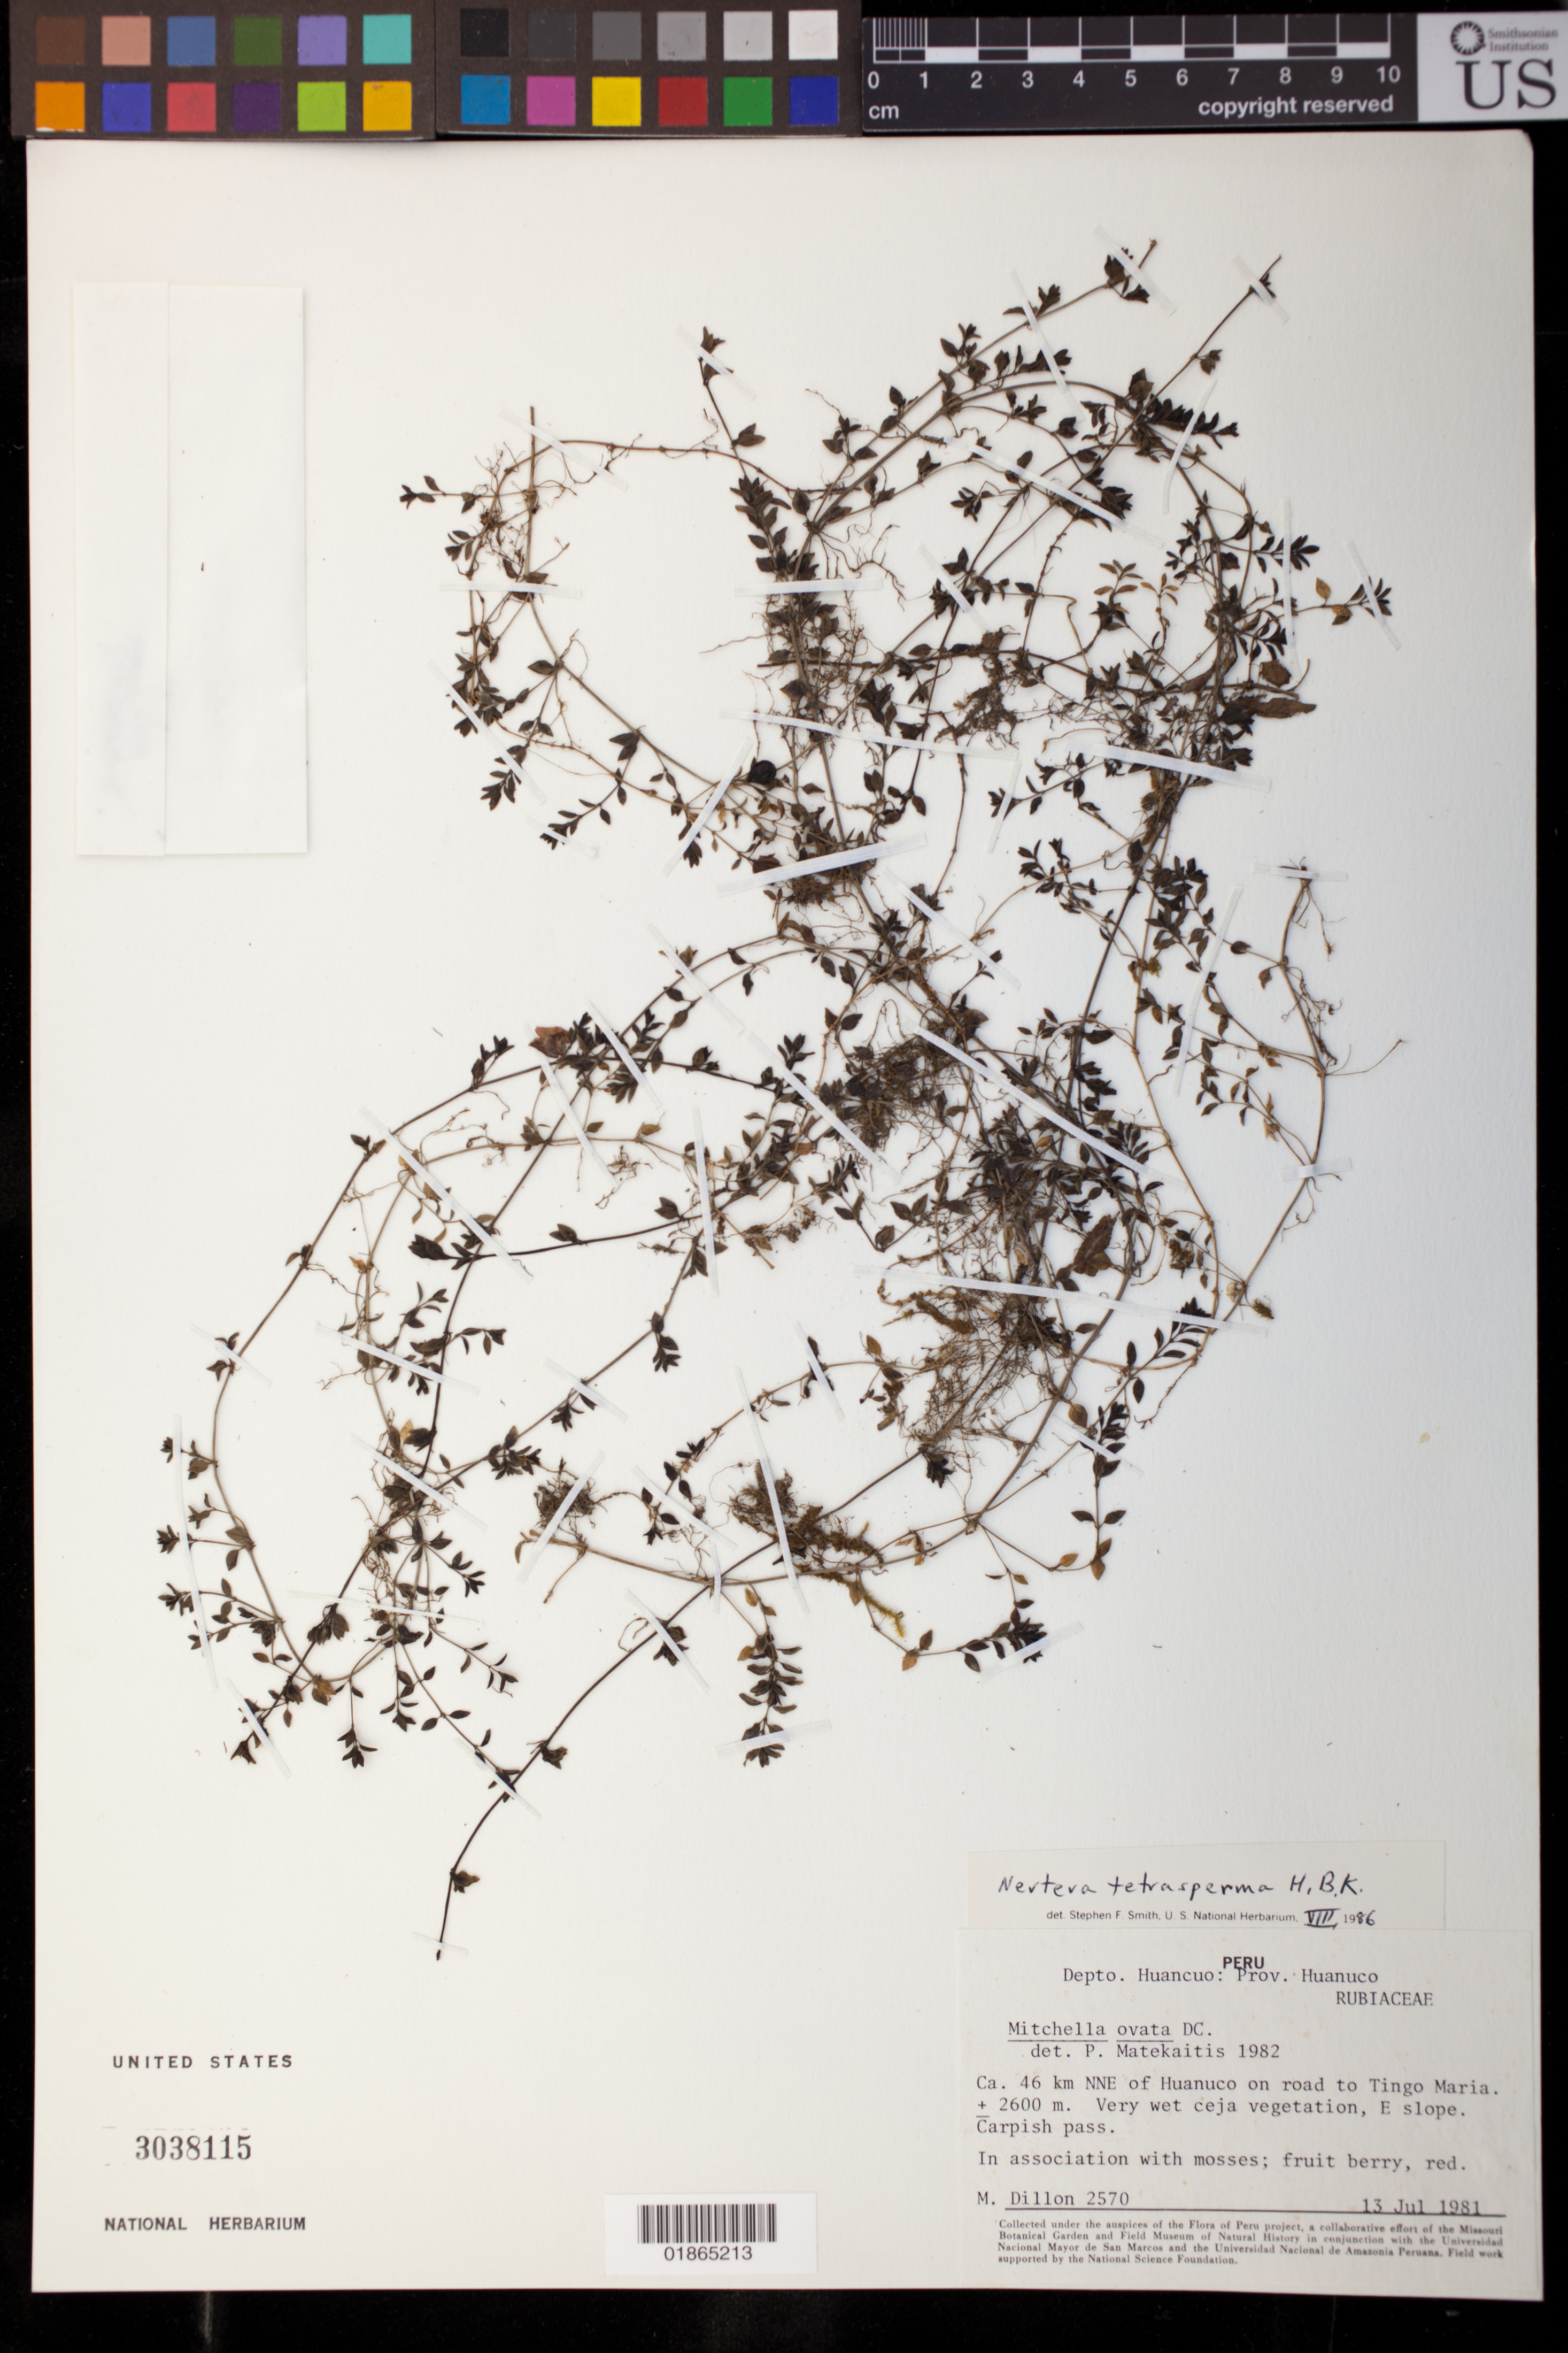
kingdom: Plantae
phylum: Tracheophyta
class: Magnoliopsida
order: Gentianales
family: Rubiaceae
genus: Nertera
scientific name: Nertera tetrasperma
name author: Kunth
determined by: Smith, Stephen F., (US), NMNH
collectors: M. O. Dillon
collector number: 2570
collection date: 1981-07-13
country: Peru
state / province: Huánuco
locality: Peru. Dept. Huánuco: Prov. Huánuco. Ca. 46 km NNE of Huánuco on road to Tingo Maria.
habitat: Very wet ceja vegetation, E slope.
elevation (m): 2600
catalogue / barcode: US 3038115